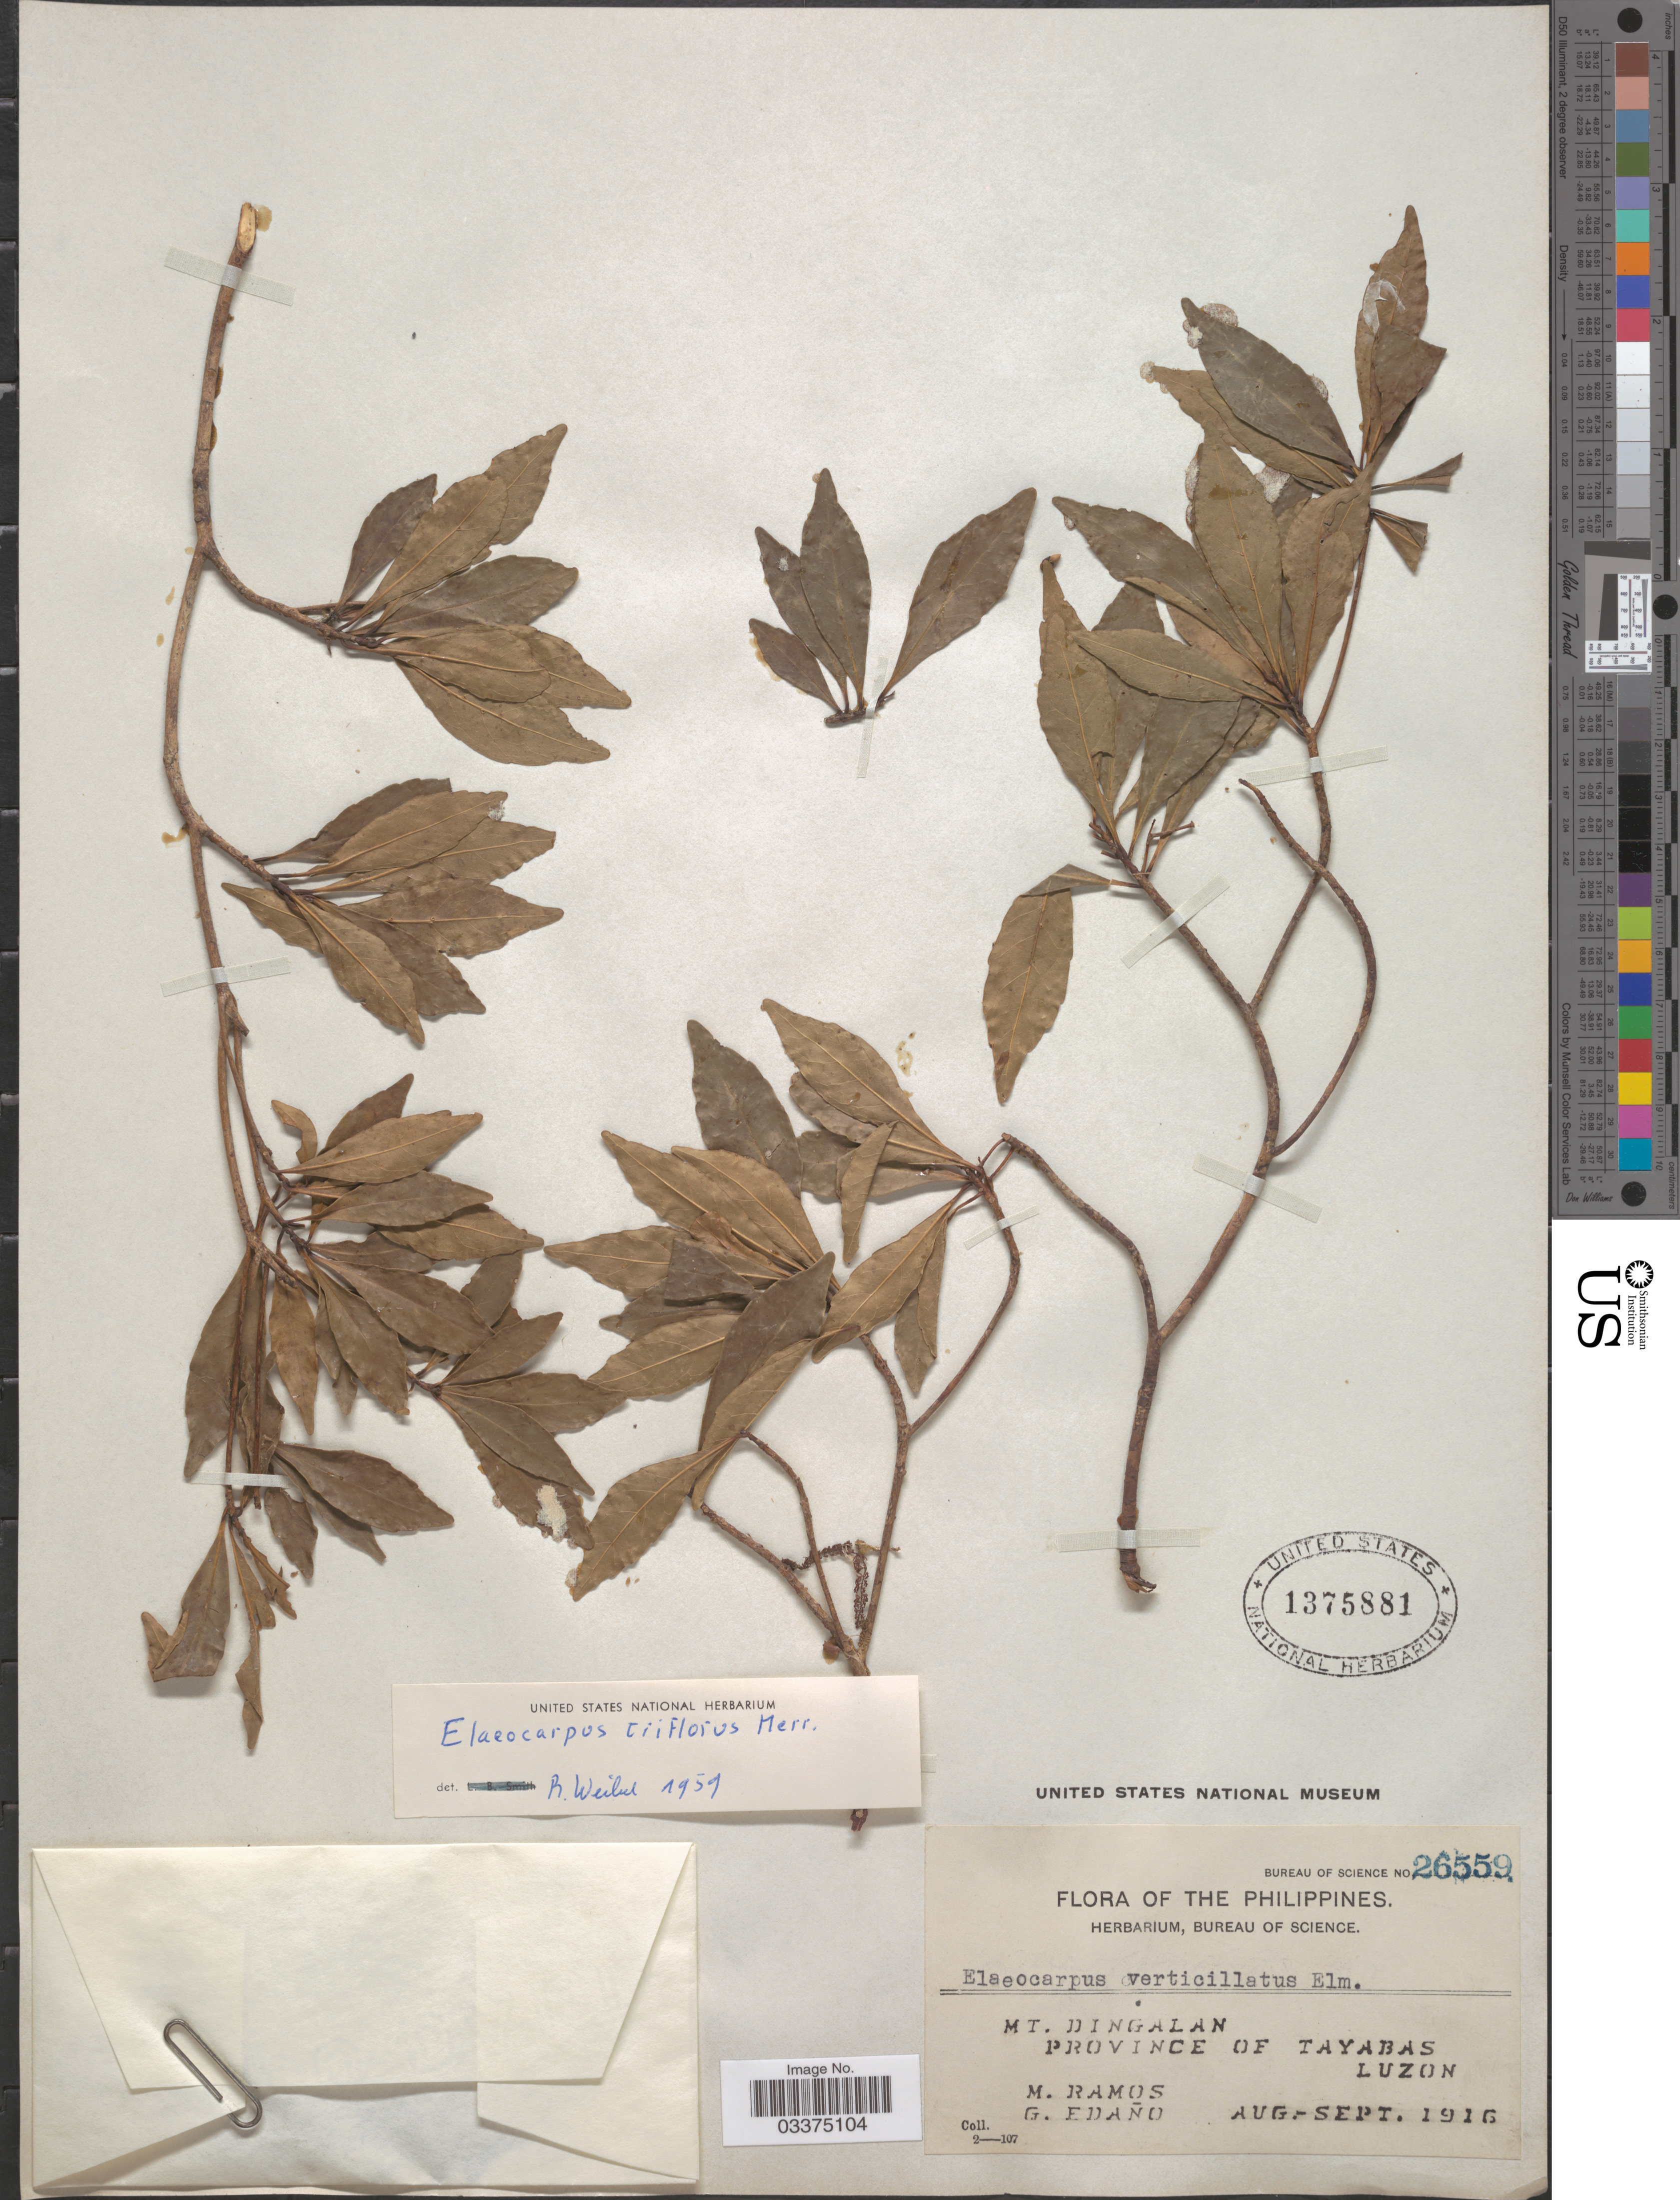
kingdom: Plantae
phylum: Tracheophyta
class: Magnoliopsida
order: Oxalidales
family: Elaeocarpaceae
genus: Elaeocarpus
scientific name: Elaeocarpus triflorus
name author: Merr.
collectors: M. Ramos & G. Edaño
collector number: Bureau of Science 26559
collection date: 1916-08/1916-09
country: Philippines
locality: Mt. Dingalan. Province of Tayabas, Luzon.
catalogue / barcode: US 1375881